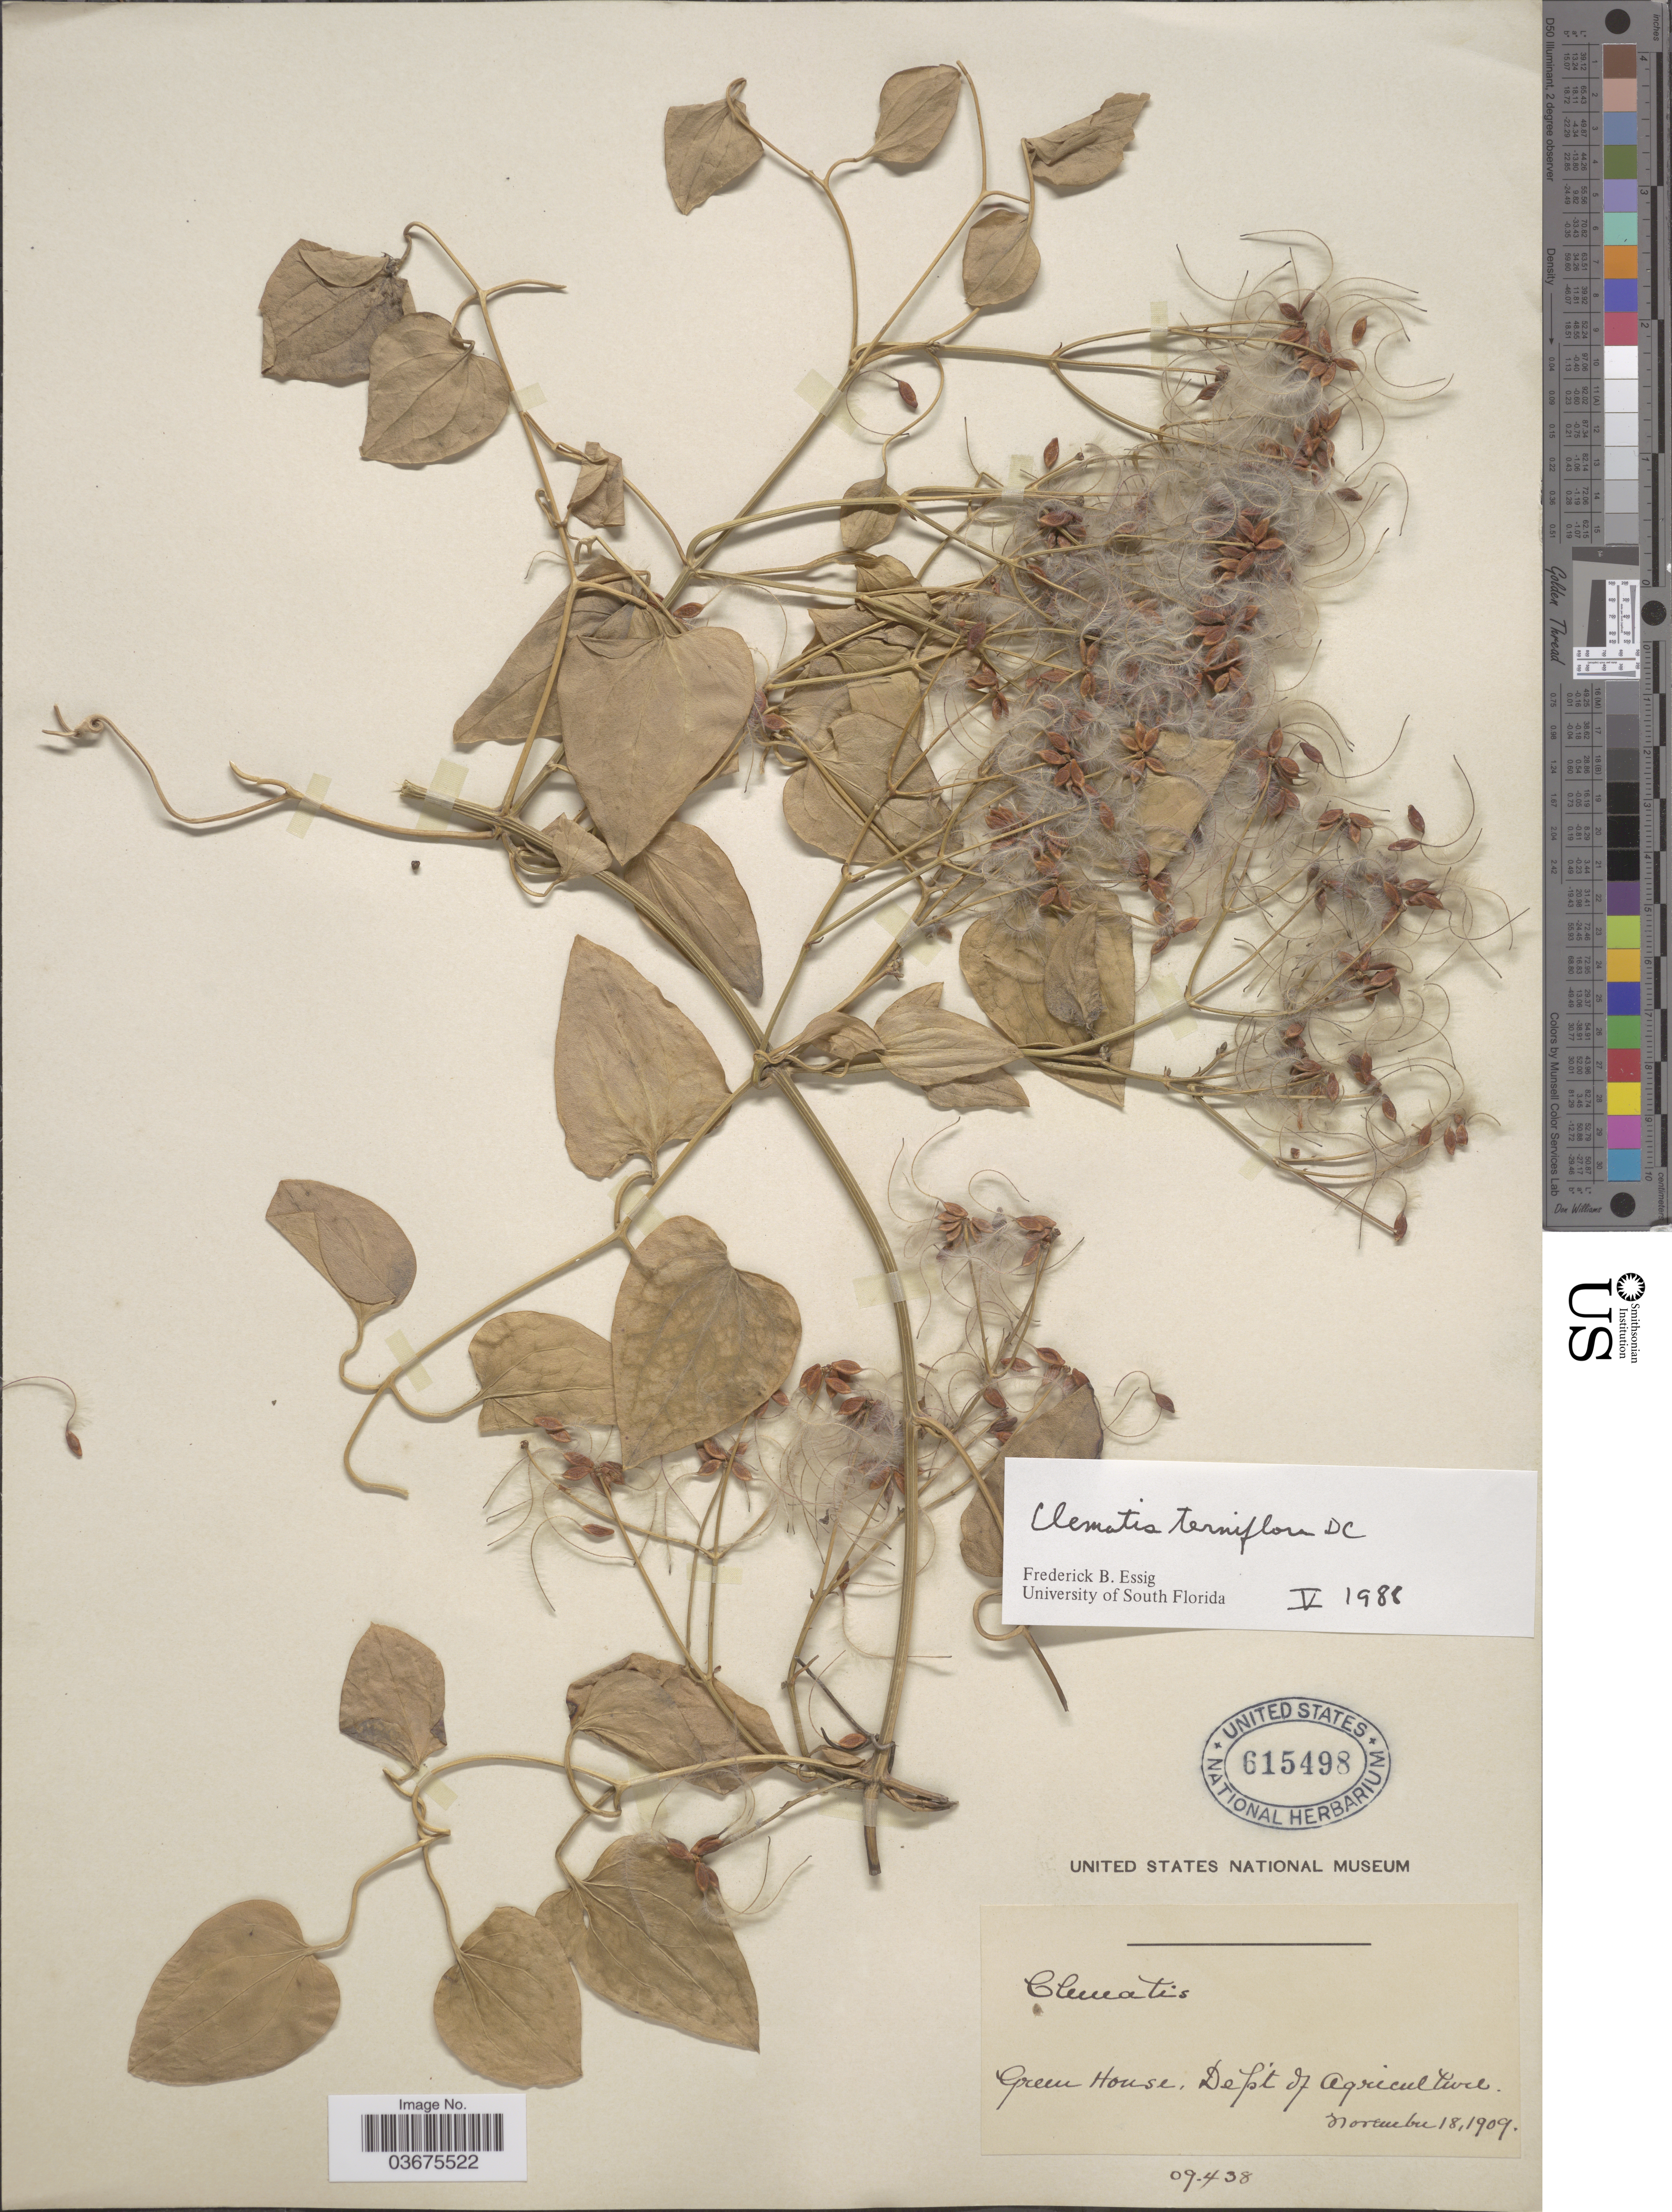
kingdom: Plantae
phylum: Tracheophyta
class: Magnoliopsida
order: Ranunculales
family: Ranunculaceae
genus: Clematis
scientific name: Clematis terniflora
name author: DC.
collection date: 1909-11-18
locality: Green House, Dept. of Agriculture.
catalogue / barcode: US 615498